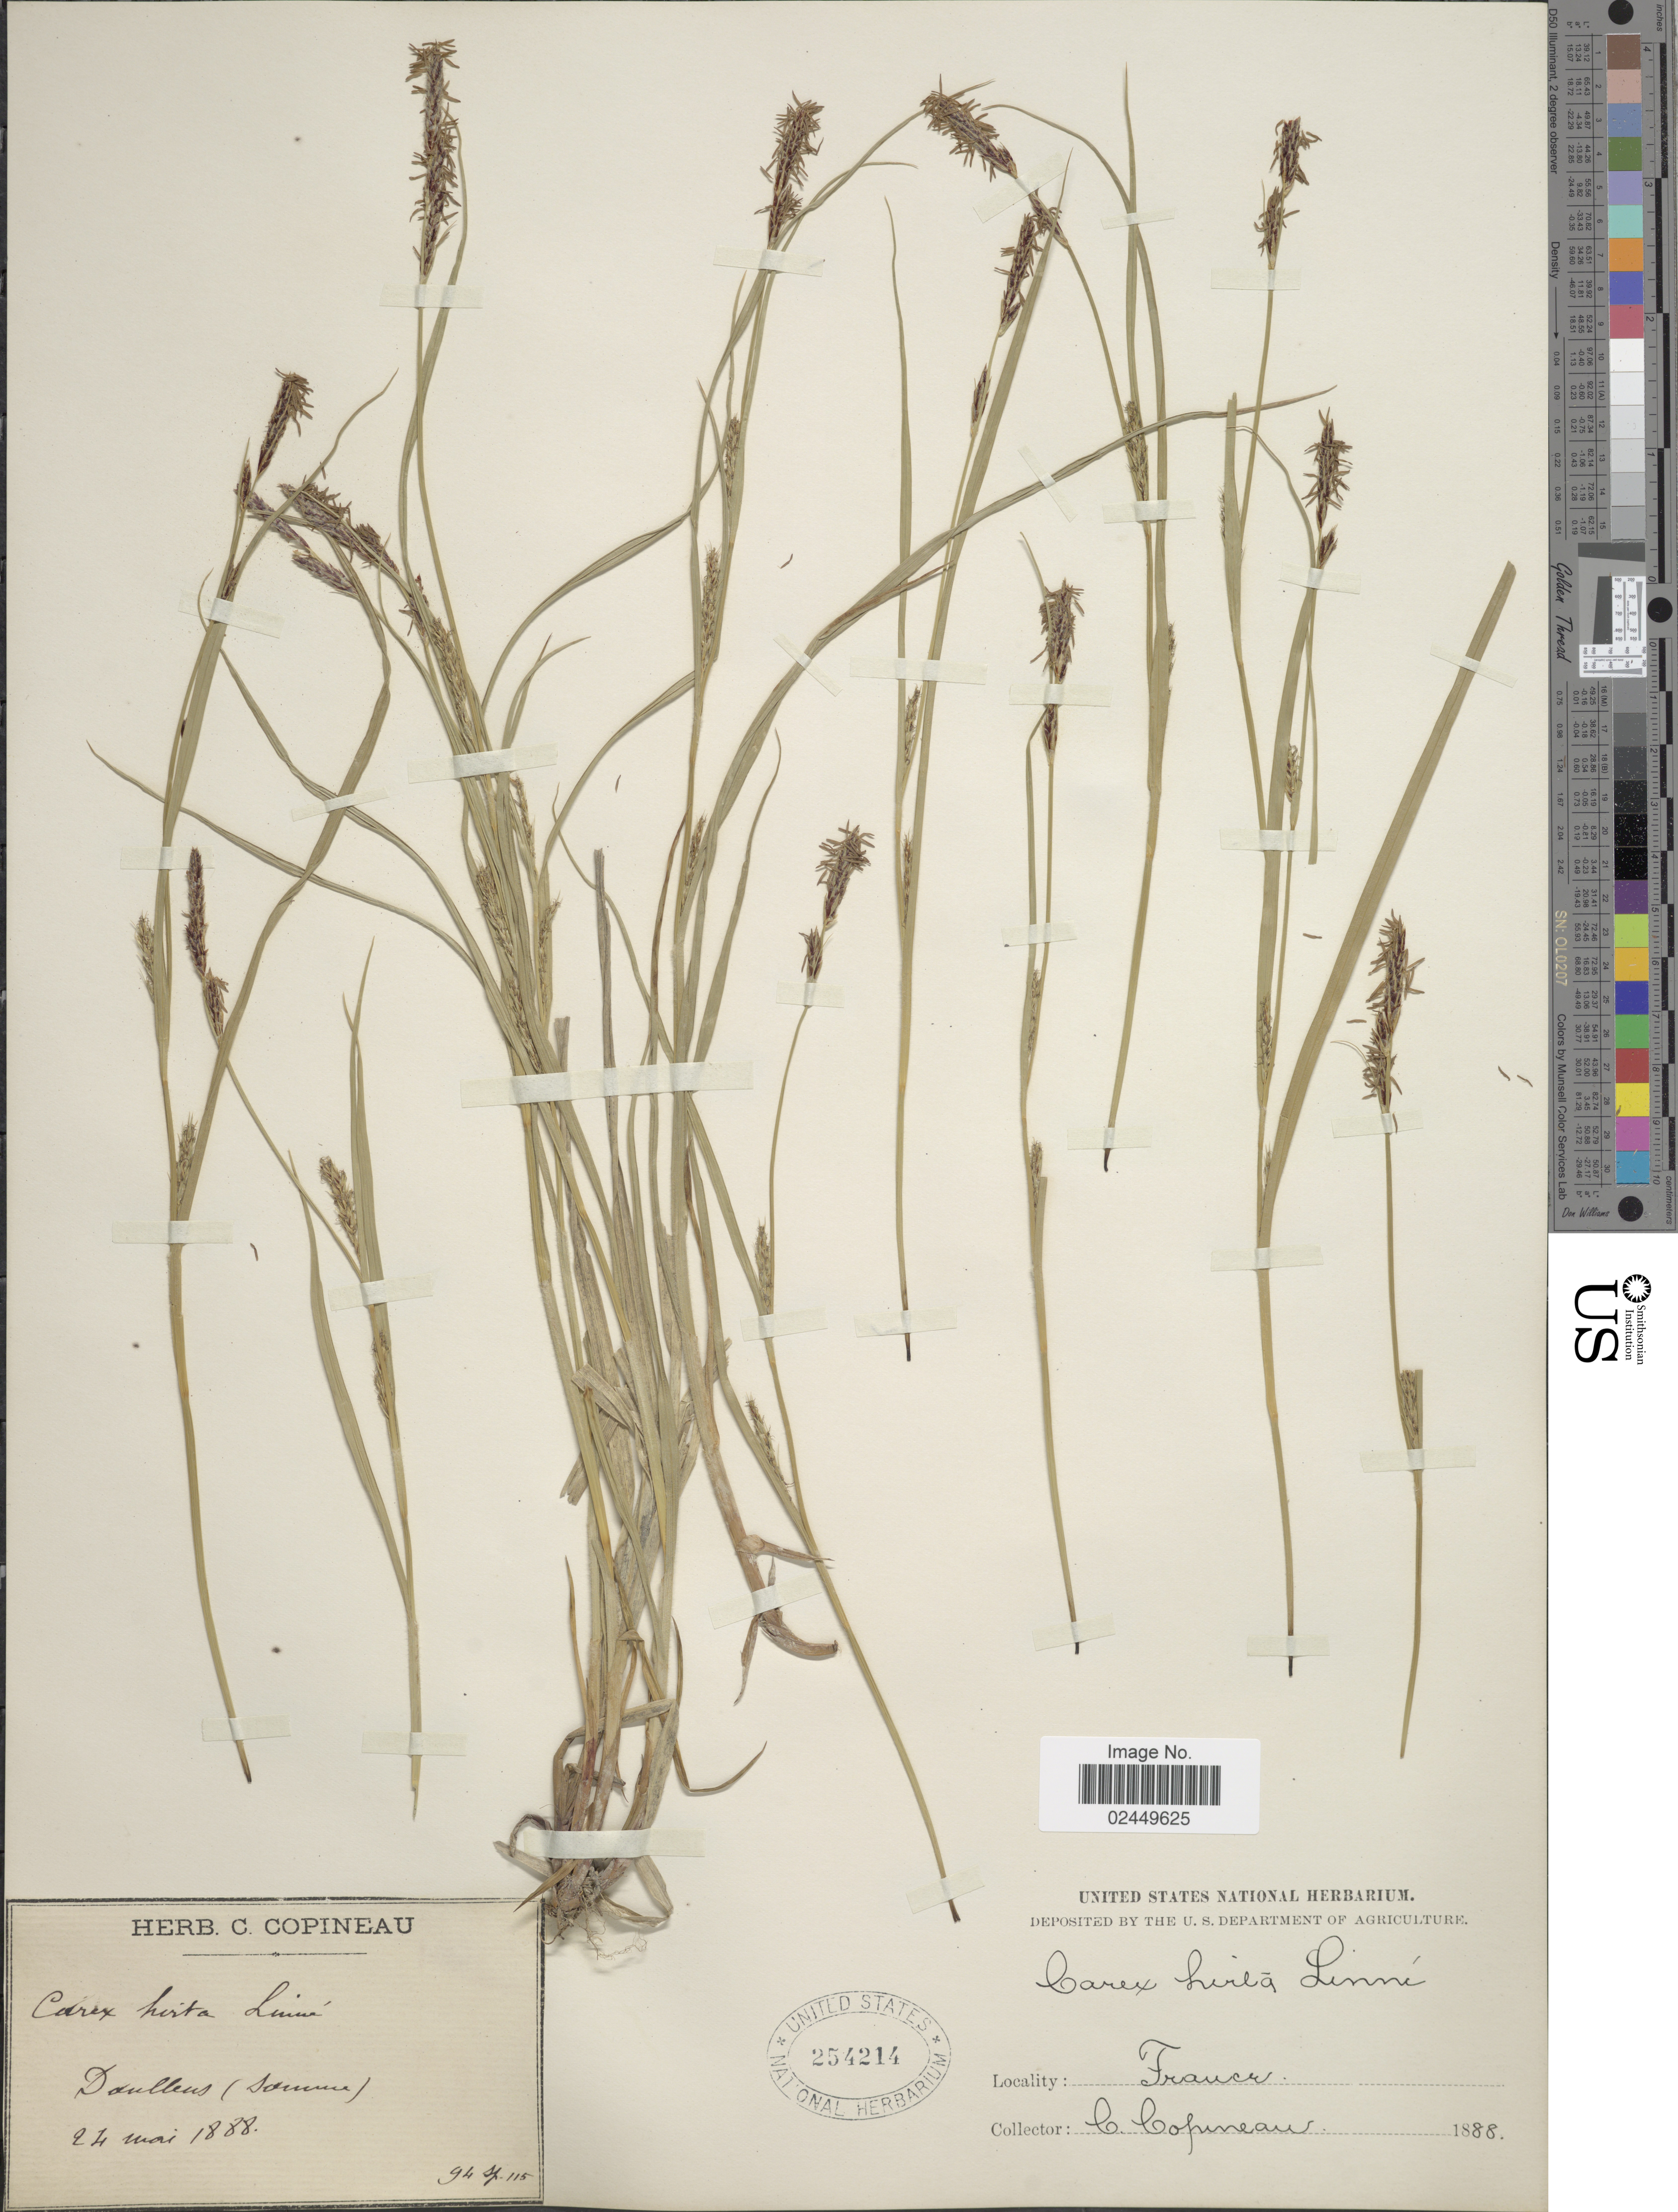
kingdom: Plantae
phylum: Tracheophyta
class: Liliopsida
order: Poales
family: Cyperaceae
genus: Carex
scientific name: Carex hirta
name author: L.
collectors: C. Copineau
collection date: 1888-05-24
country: France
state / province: Hauts-de-France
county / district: Somme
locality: Doullens (Somme)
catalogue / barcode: US 2574214